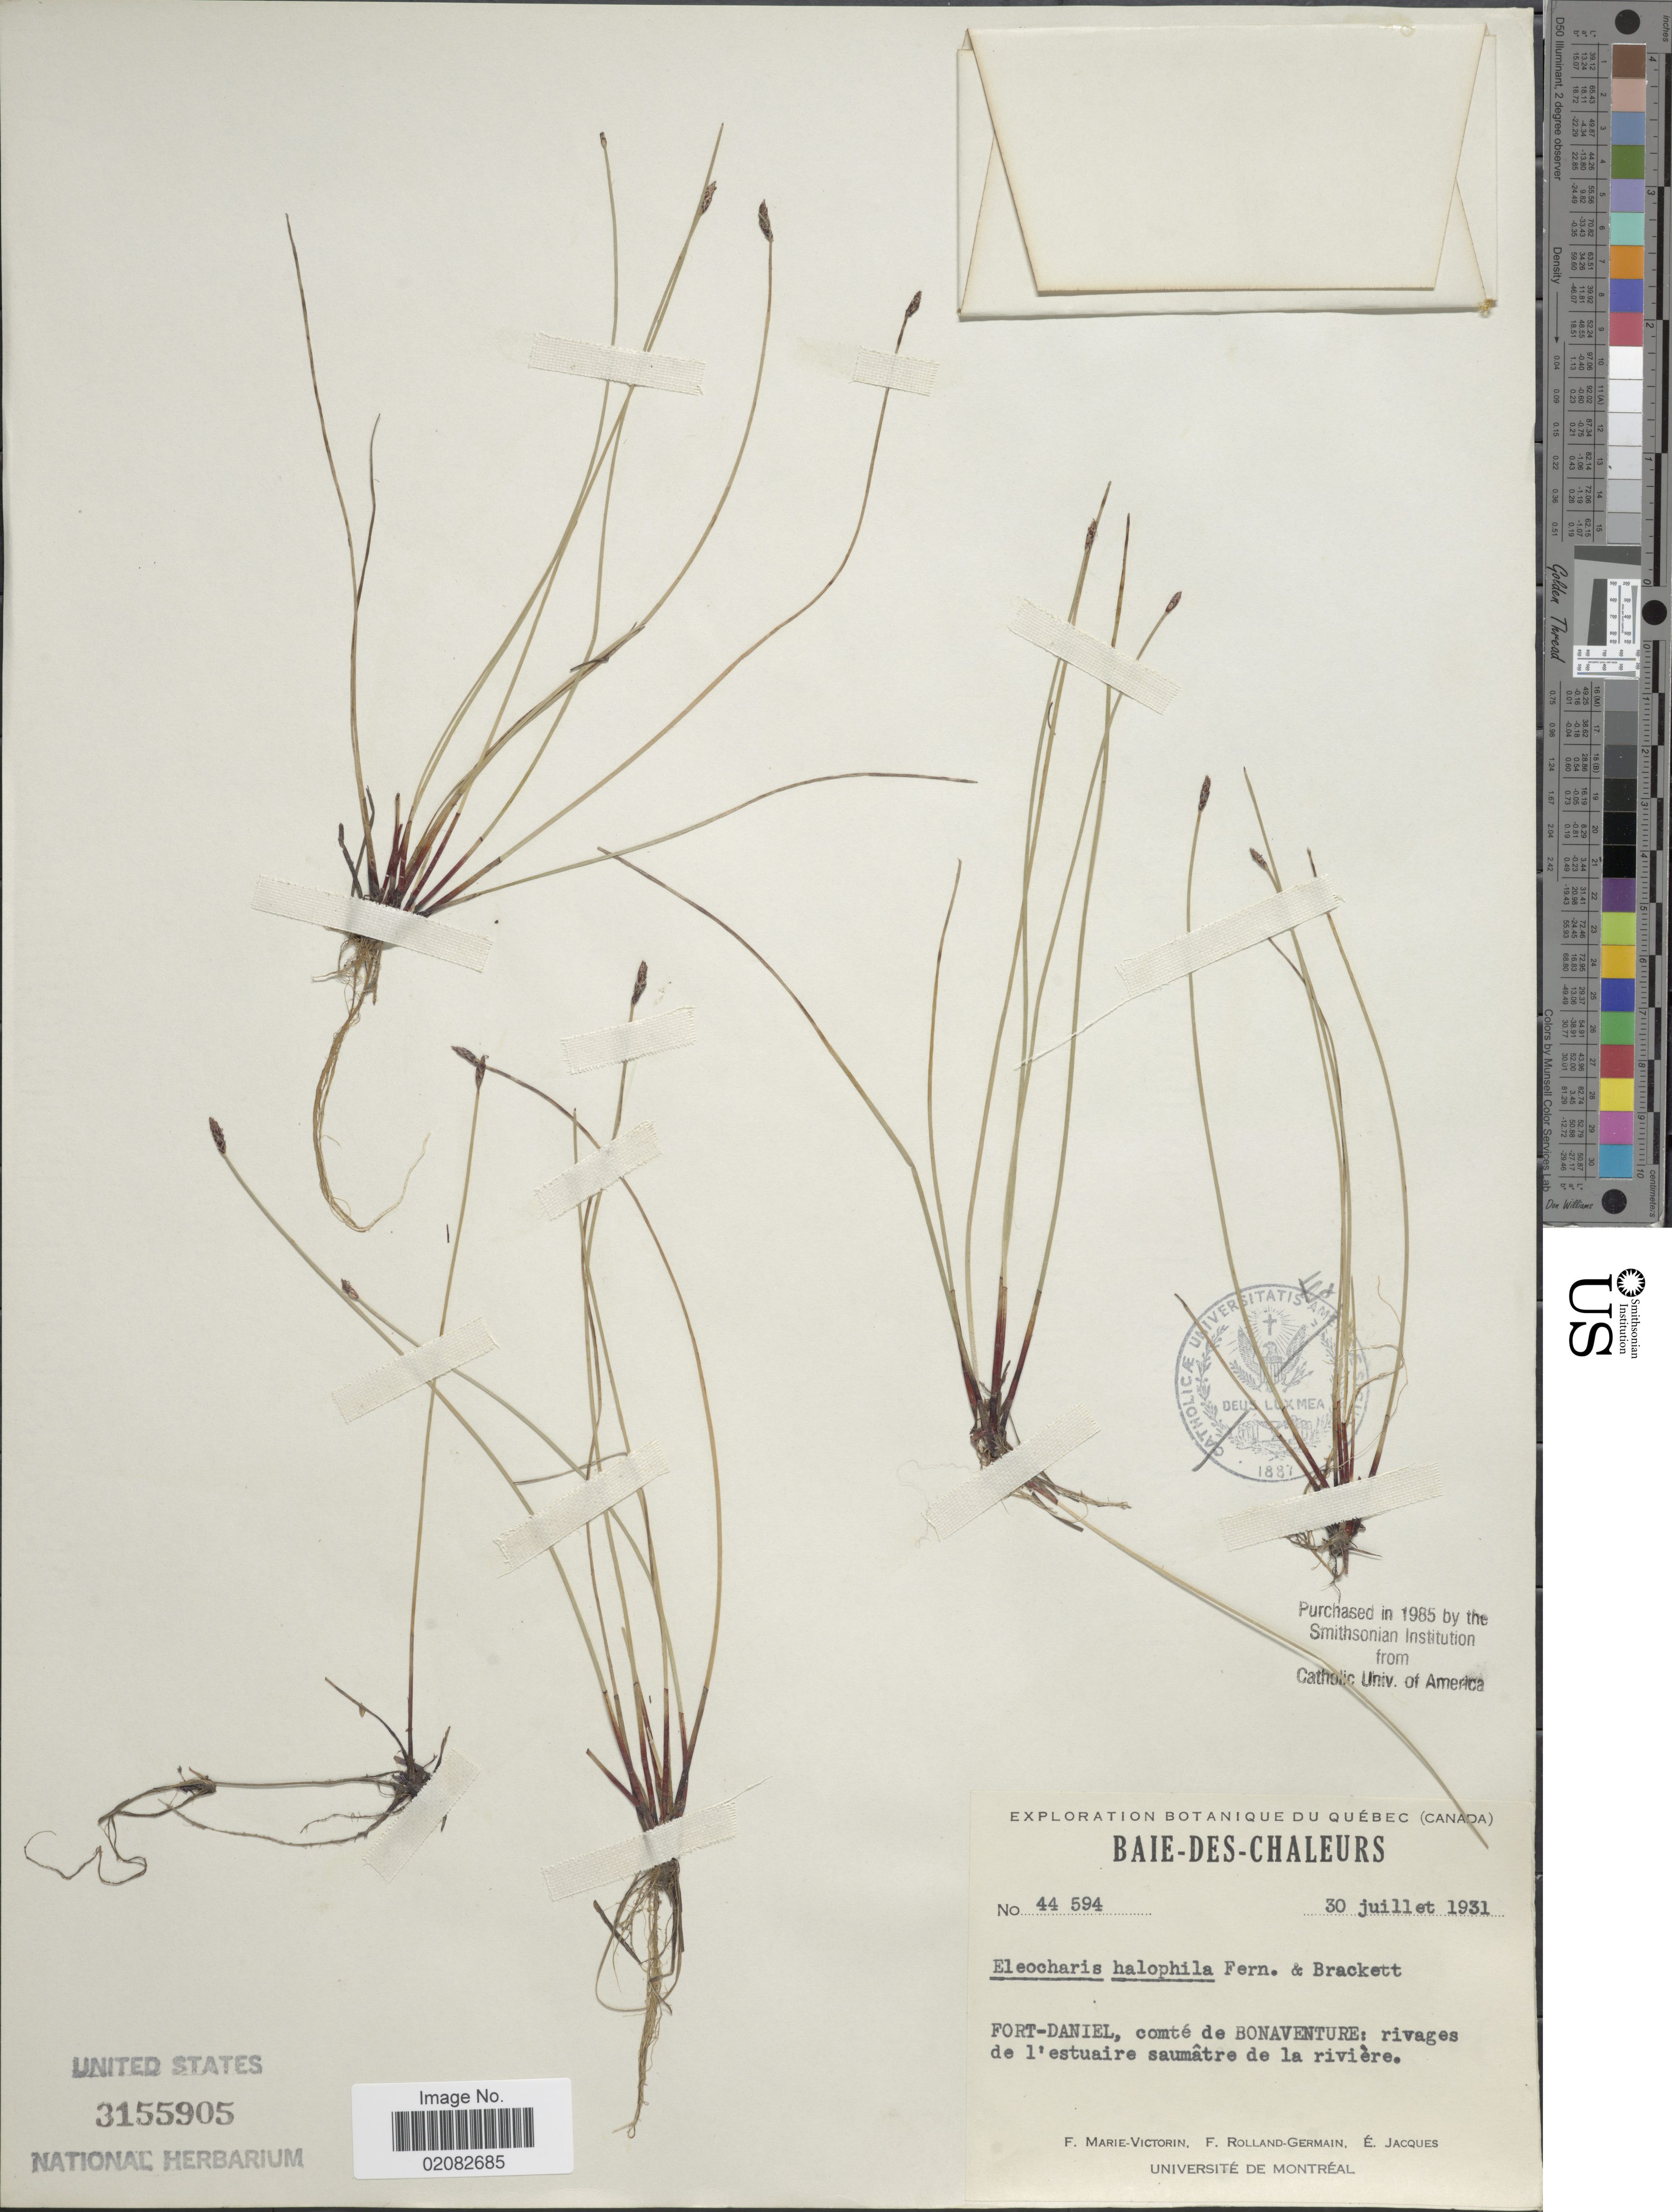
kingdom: Plantae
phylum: Tracheophyta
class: Liliopsida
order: Poales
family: Cyperaceae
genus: Eleocharis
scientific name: Eleocharis halophila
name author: (Fernald & Brackett) Fernald & Brackett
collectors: F. Marie-Victorin, Rolland-Germain & E. Jacques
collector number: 44594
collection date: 1931-07-30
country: Canada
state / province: Quebec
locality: Baie des Chaleurs, Fort-Daniel, comte de Bonaventure: rivages de l' estuaire saumatre de la riviere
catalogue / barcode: US 3155905